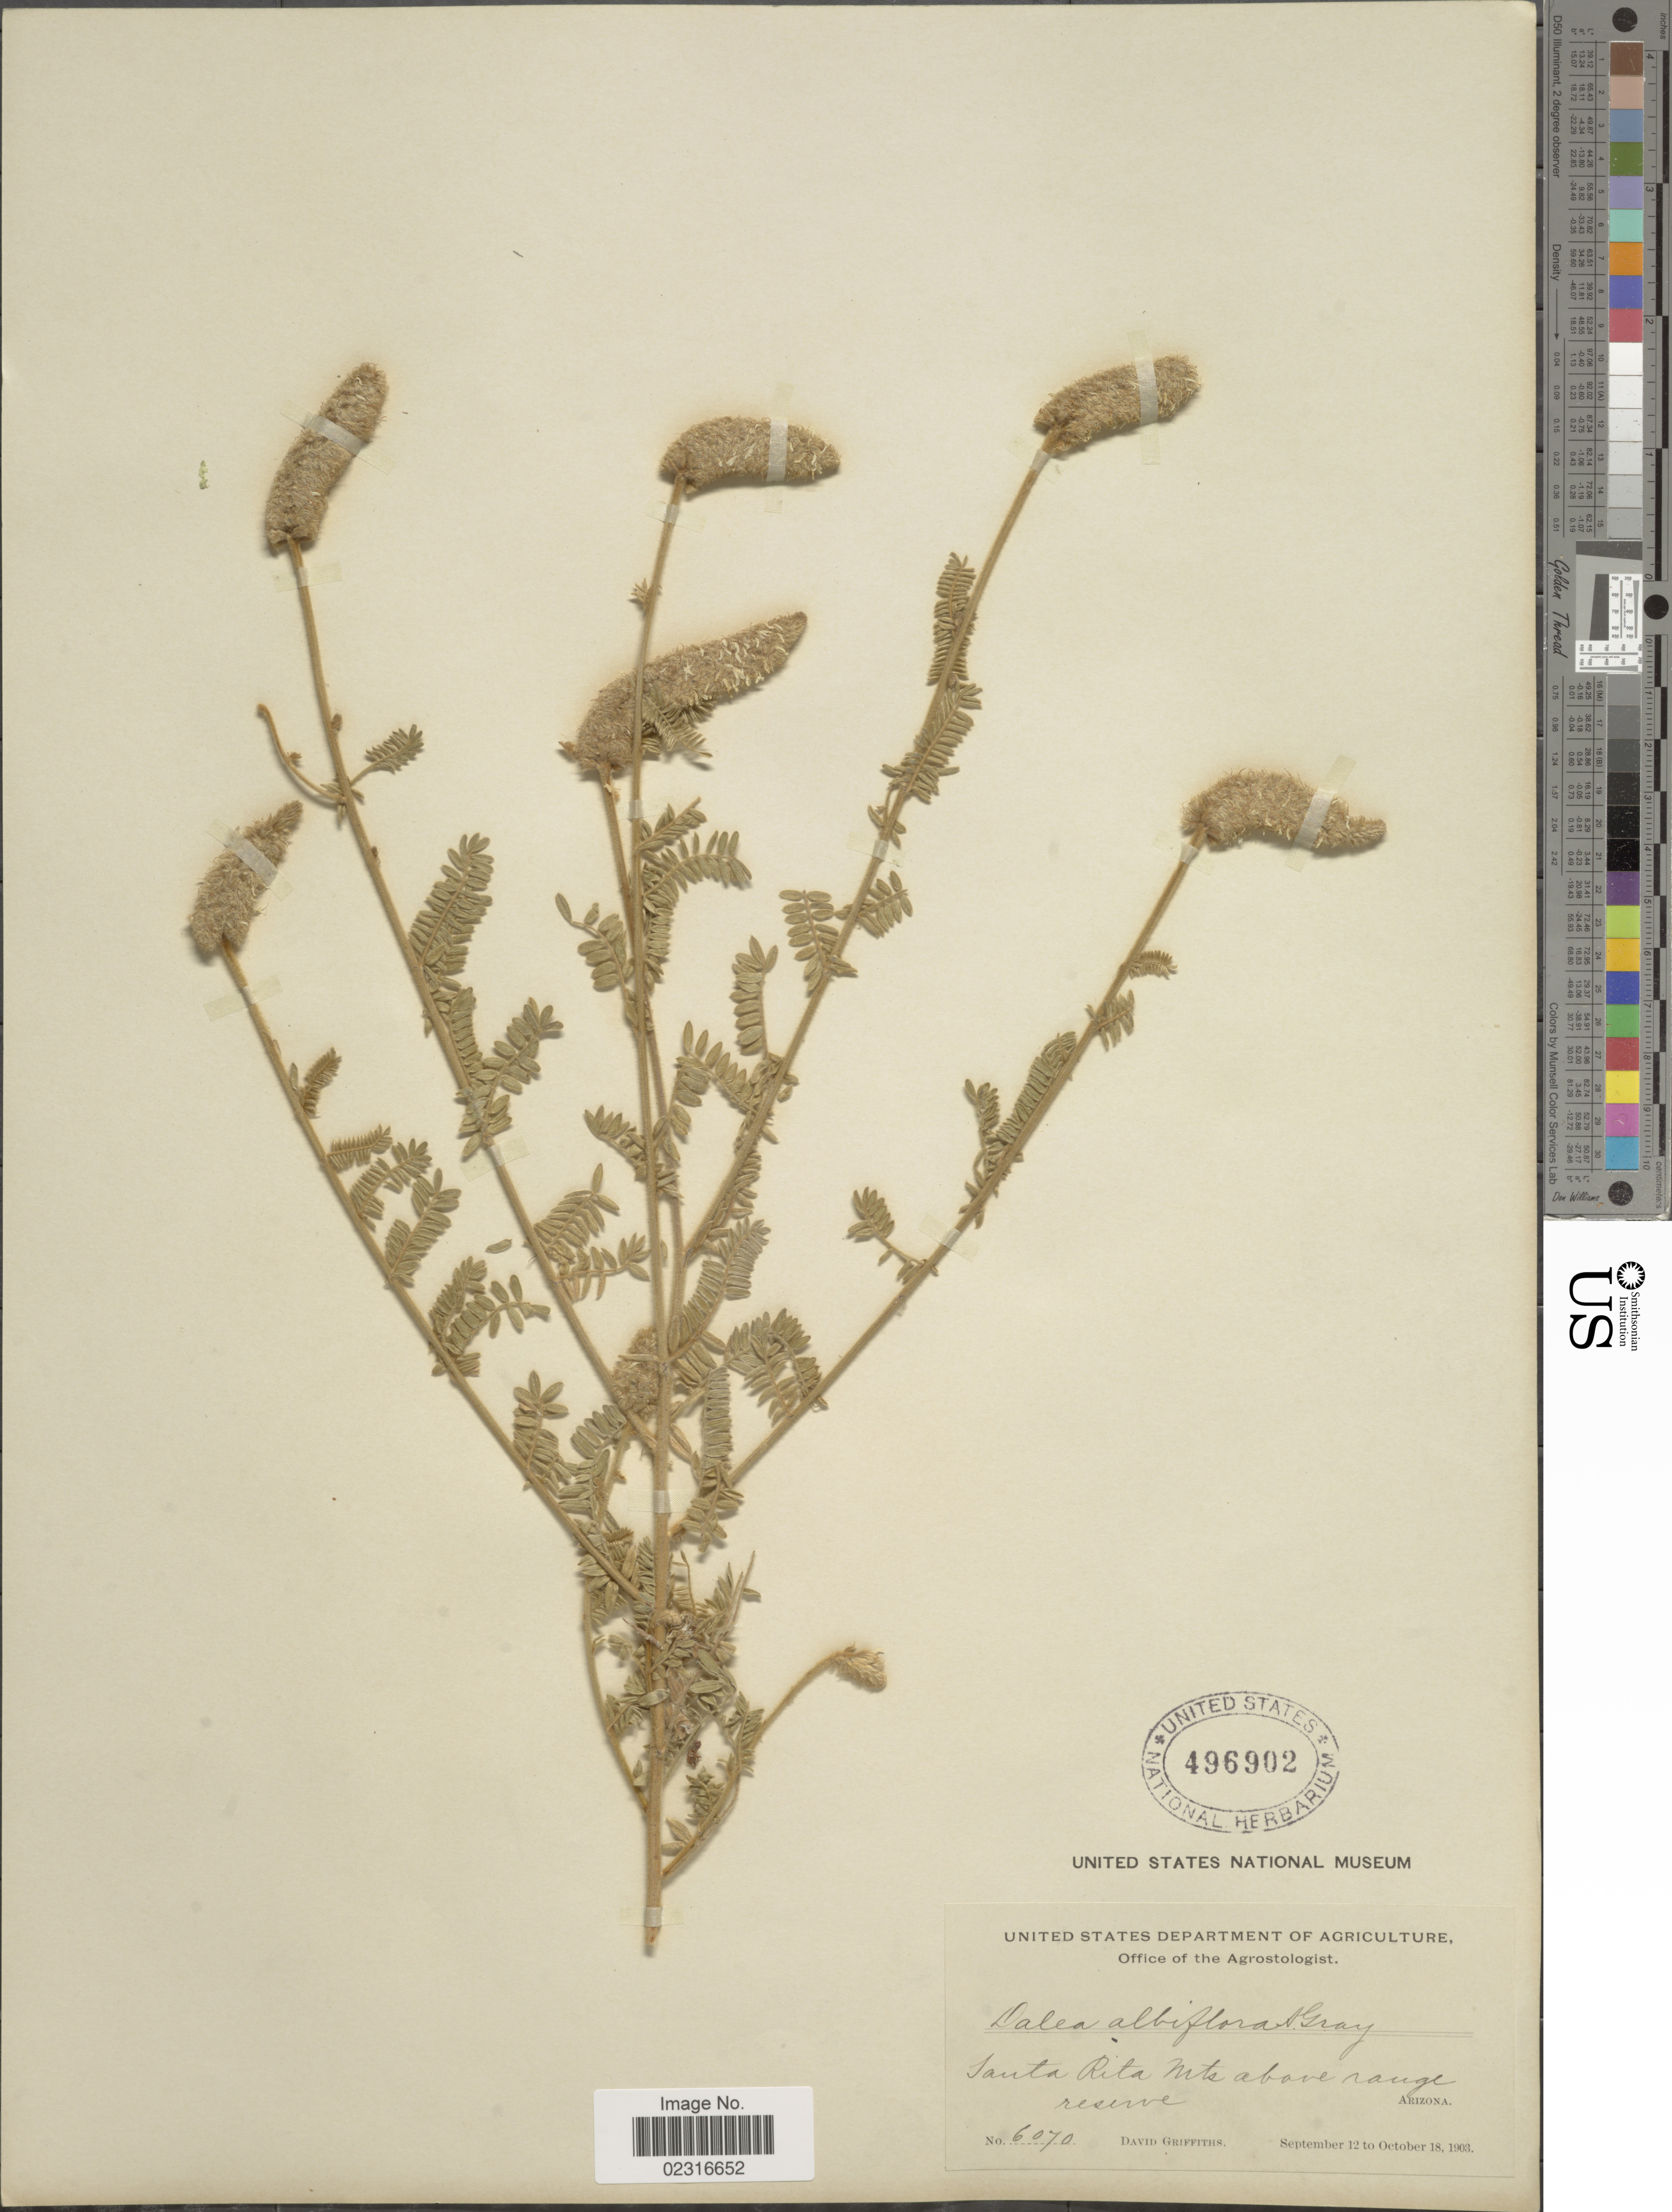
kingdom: Plantae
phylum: Tracheophyta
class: Magnoliopsida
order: Fabales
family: Fabaceae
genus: Dalea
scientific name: Dalea albiflora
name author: A. Gray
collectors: D. Griffiths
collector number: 6070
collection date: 1903-09-12/1903-10-18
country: United States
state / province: Arizona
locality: Santa Rita Mts above range reserve.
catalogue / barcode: US 496902